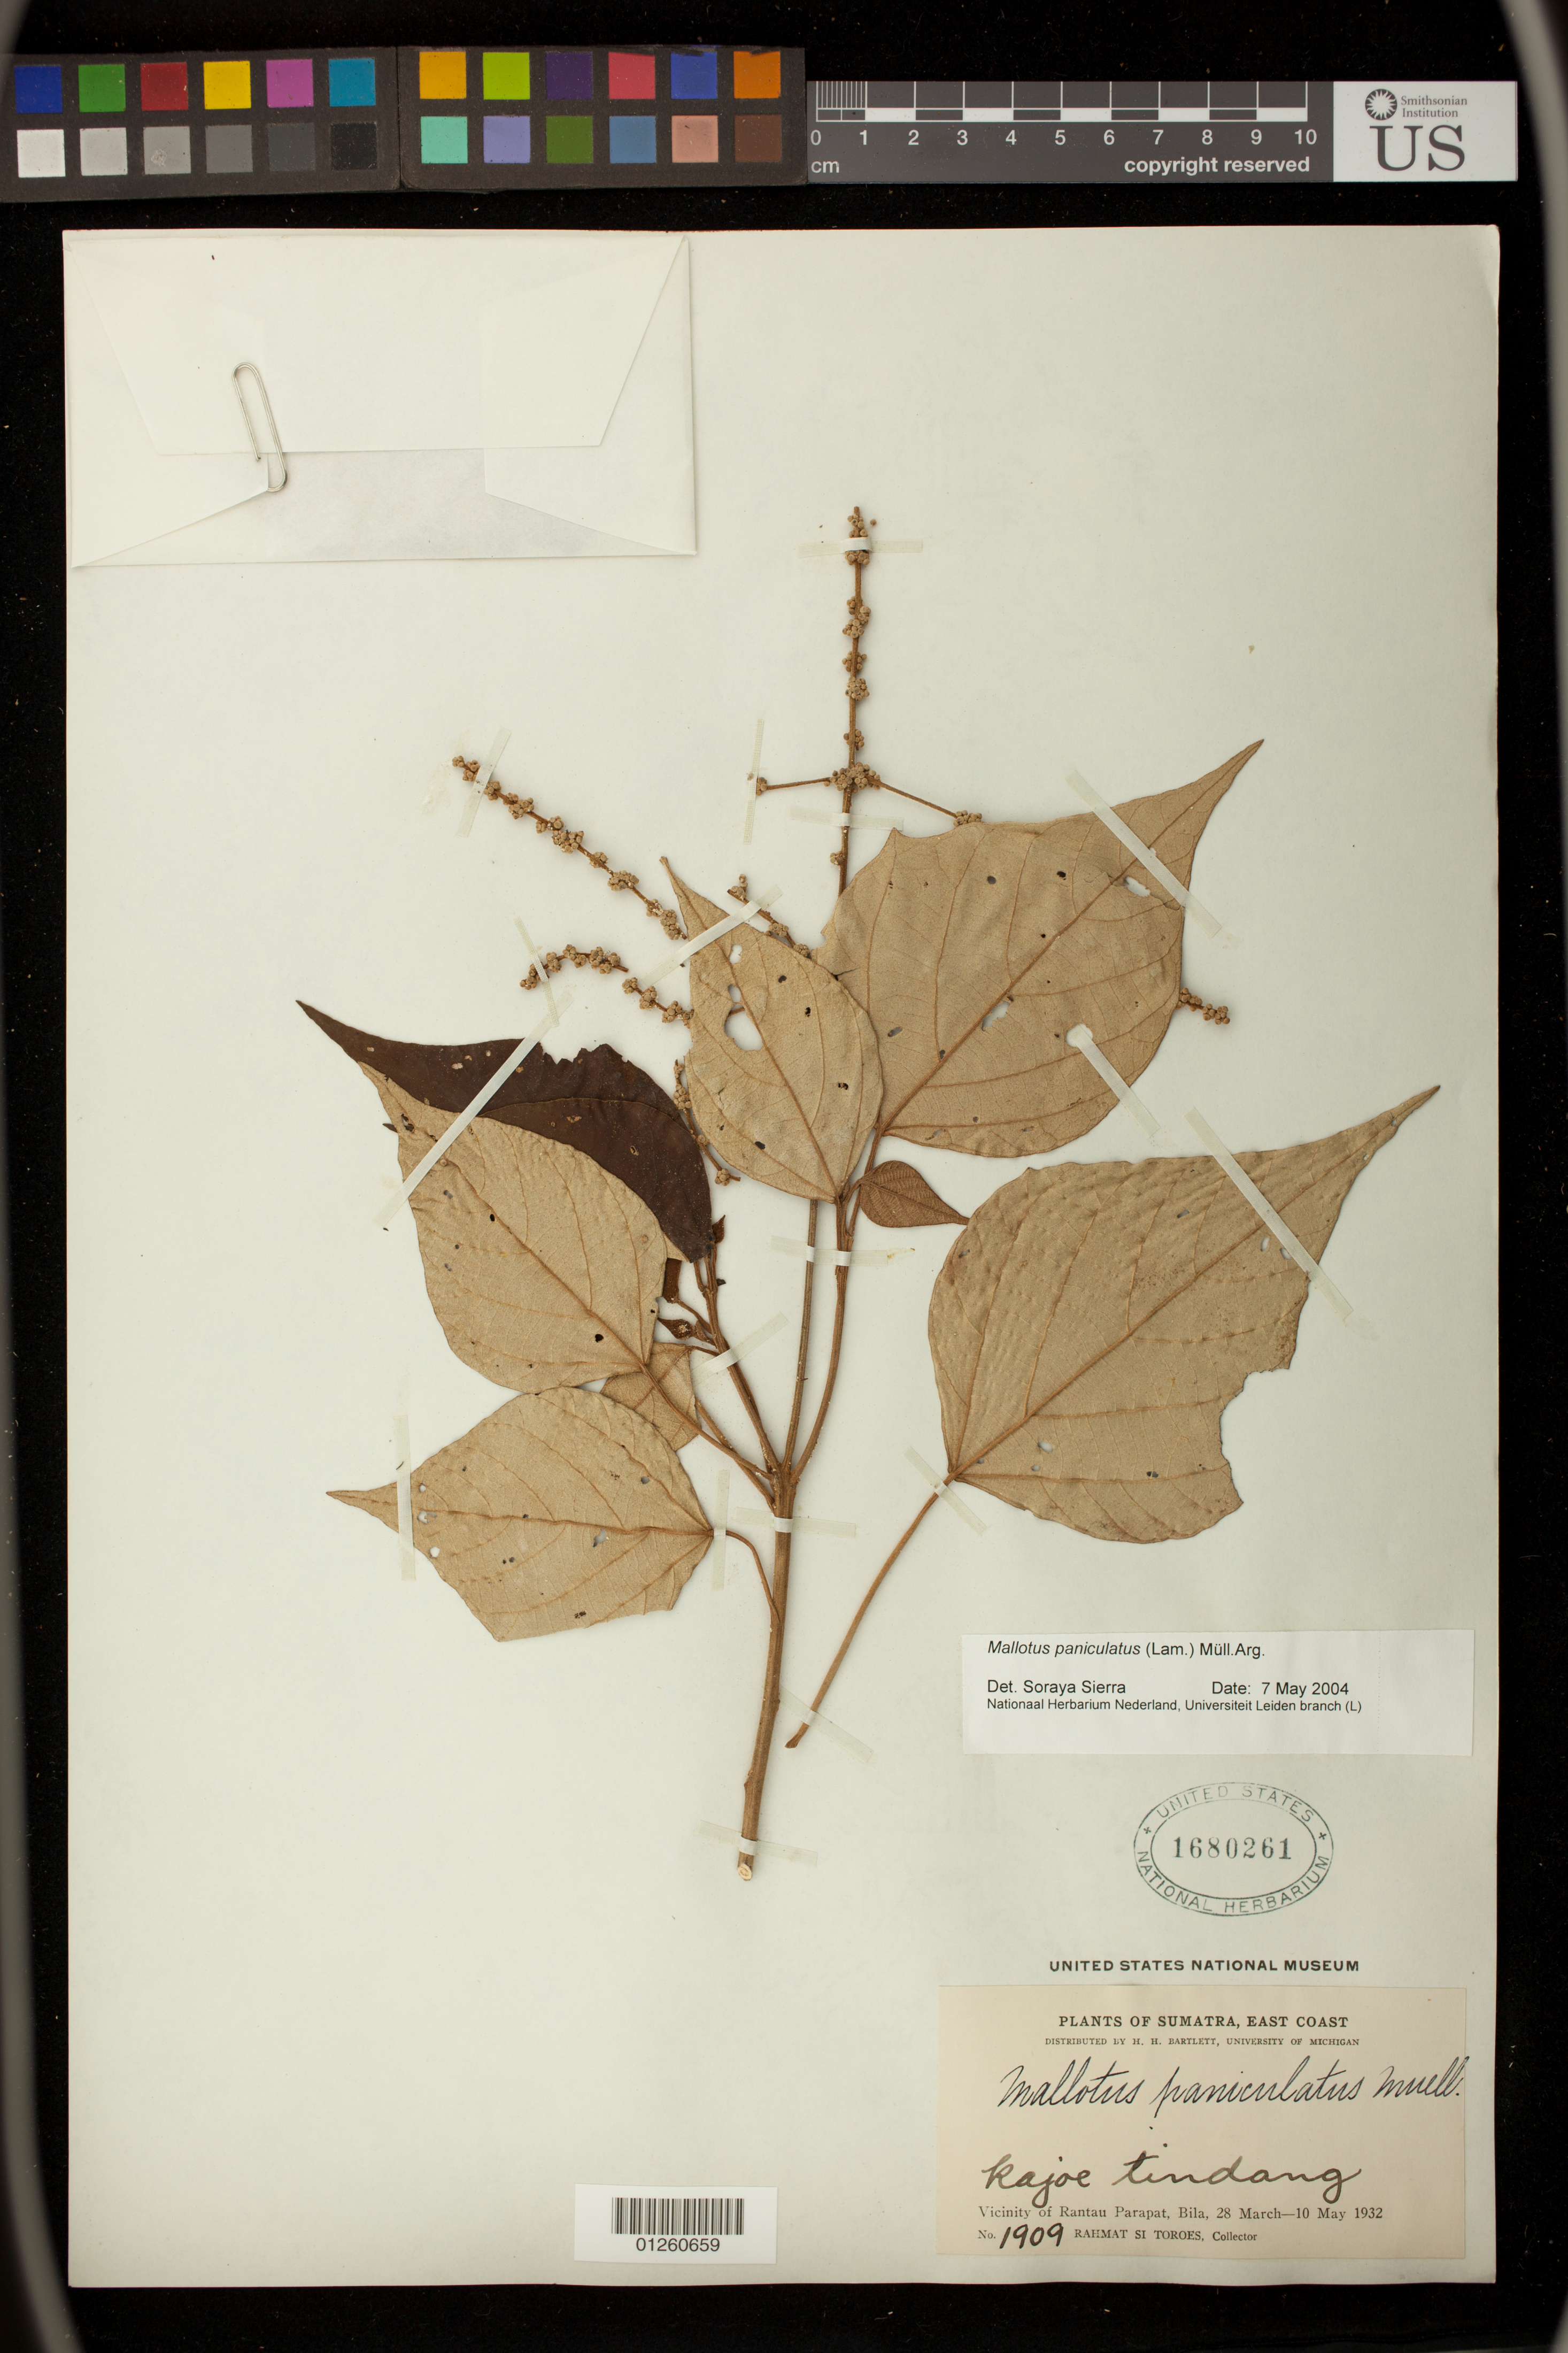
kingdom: Plantae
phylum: Tracheophyta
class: Magnoliopsida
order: Malpighiales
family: Euphorbiaceae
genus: Mallotus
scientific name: Mallotus paniculatus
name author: (Lam.) Müll. Arg.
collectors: Rahmat Si Boeea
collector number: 1909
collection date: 1932-03-28/1932-05-10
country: Indonesia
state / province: Sumatra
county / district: Sumatera Utara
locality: East Coast,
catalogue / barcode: US 1680261